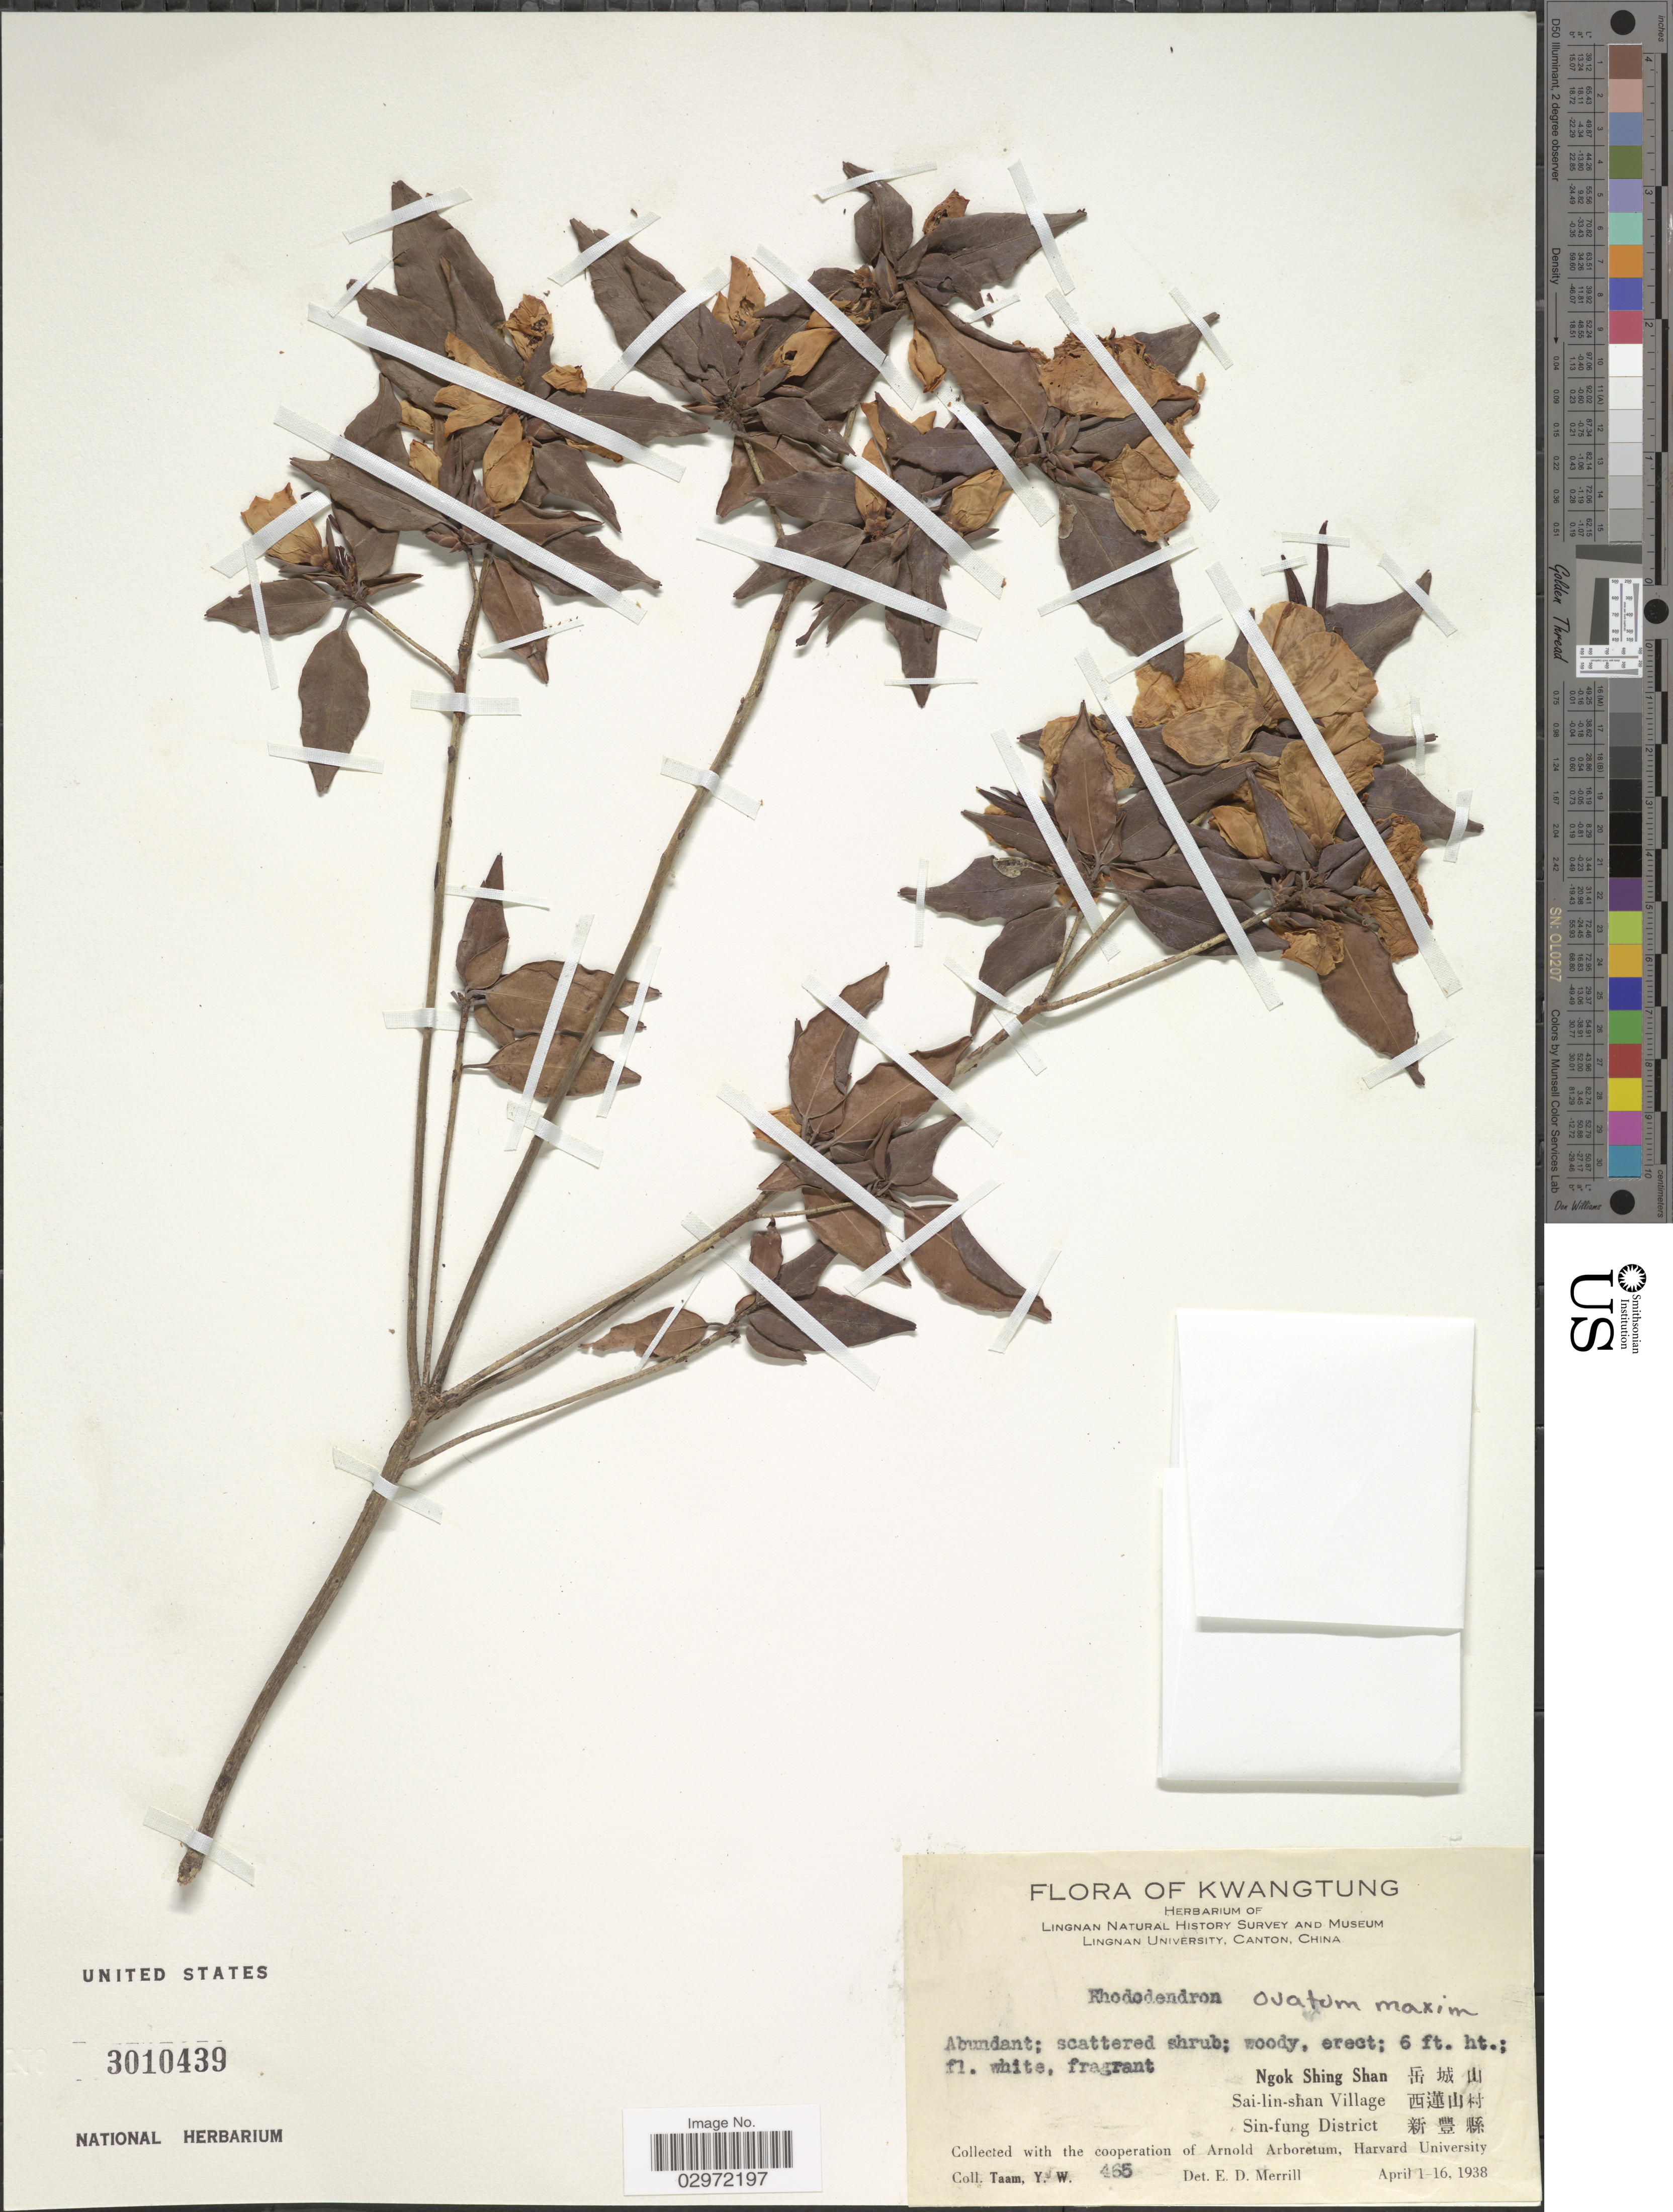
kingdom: Plantae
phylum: Tracheophyta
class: Magnoliopsida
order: Ericales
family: Ericaceae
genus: Rhododendron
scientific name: Rhododendron ovatum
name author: (Lindl.) Planch. ex Maxim.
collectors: Y. W. Taam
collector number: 465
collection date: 1938-04-01/1938-04-16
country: China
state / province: Guangdong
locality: Kwangtung. Ngok Shing Shan. Sai-lin-shan Village. Sin-fung District.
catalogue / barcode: US 3010439